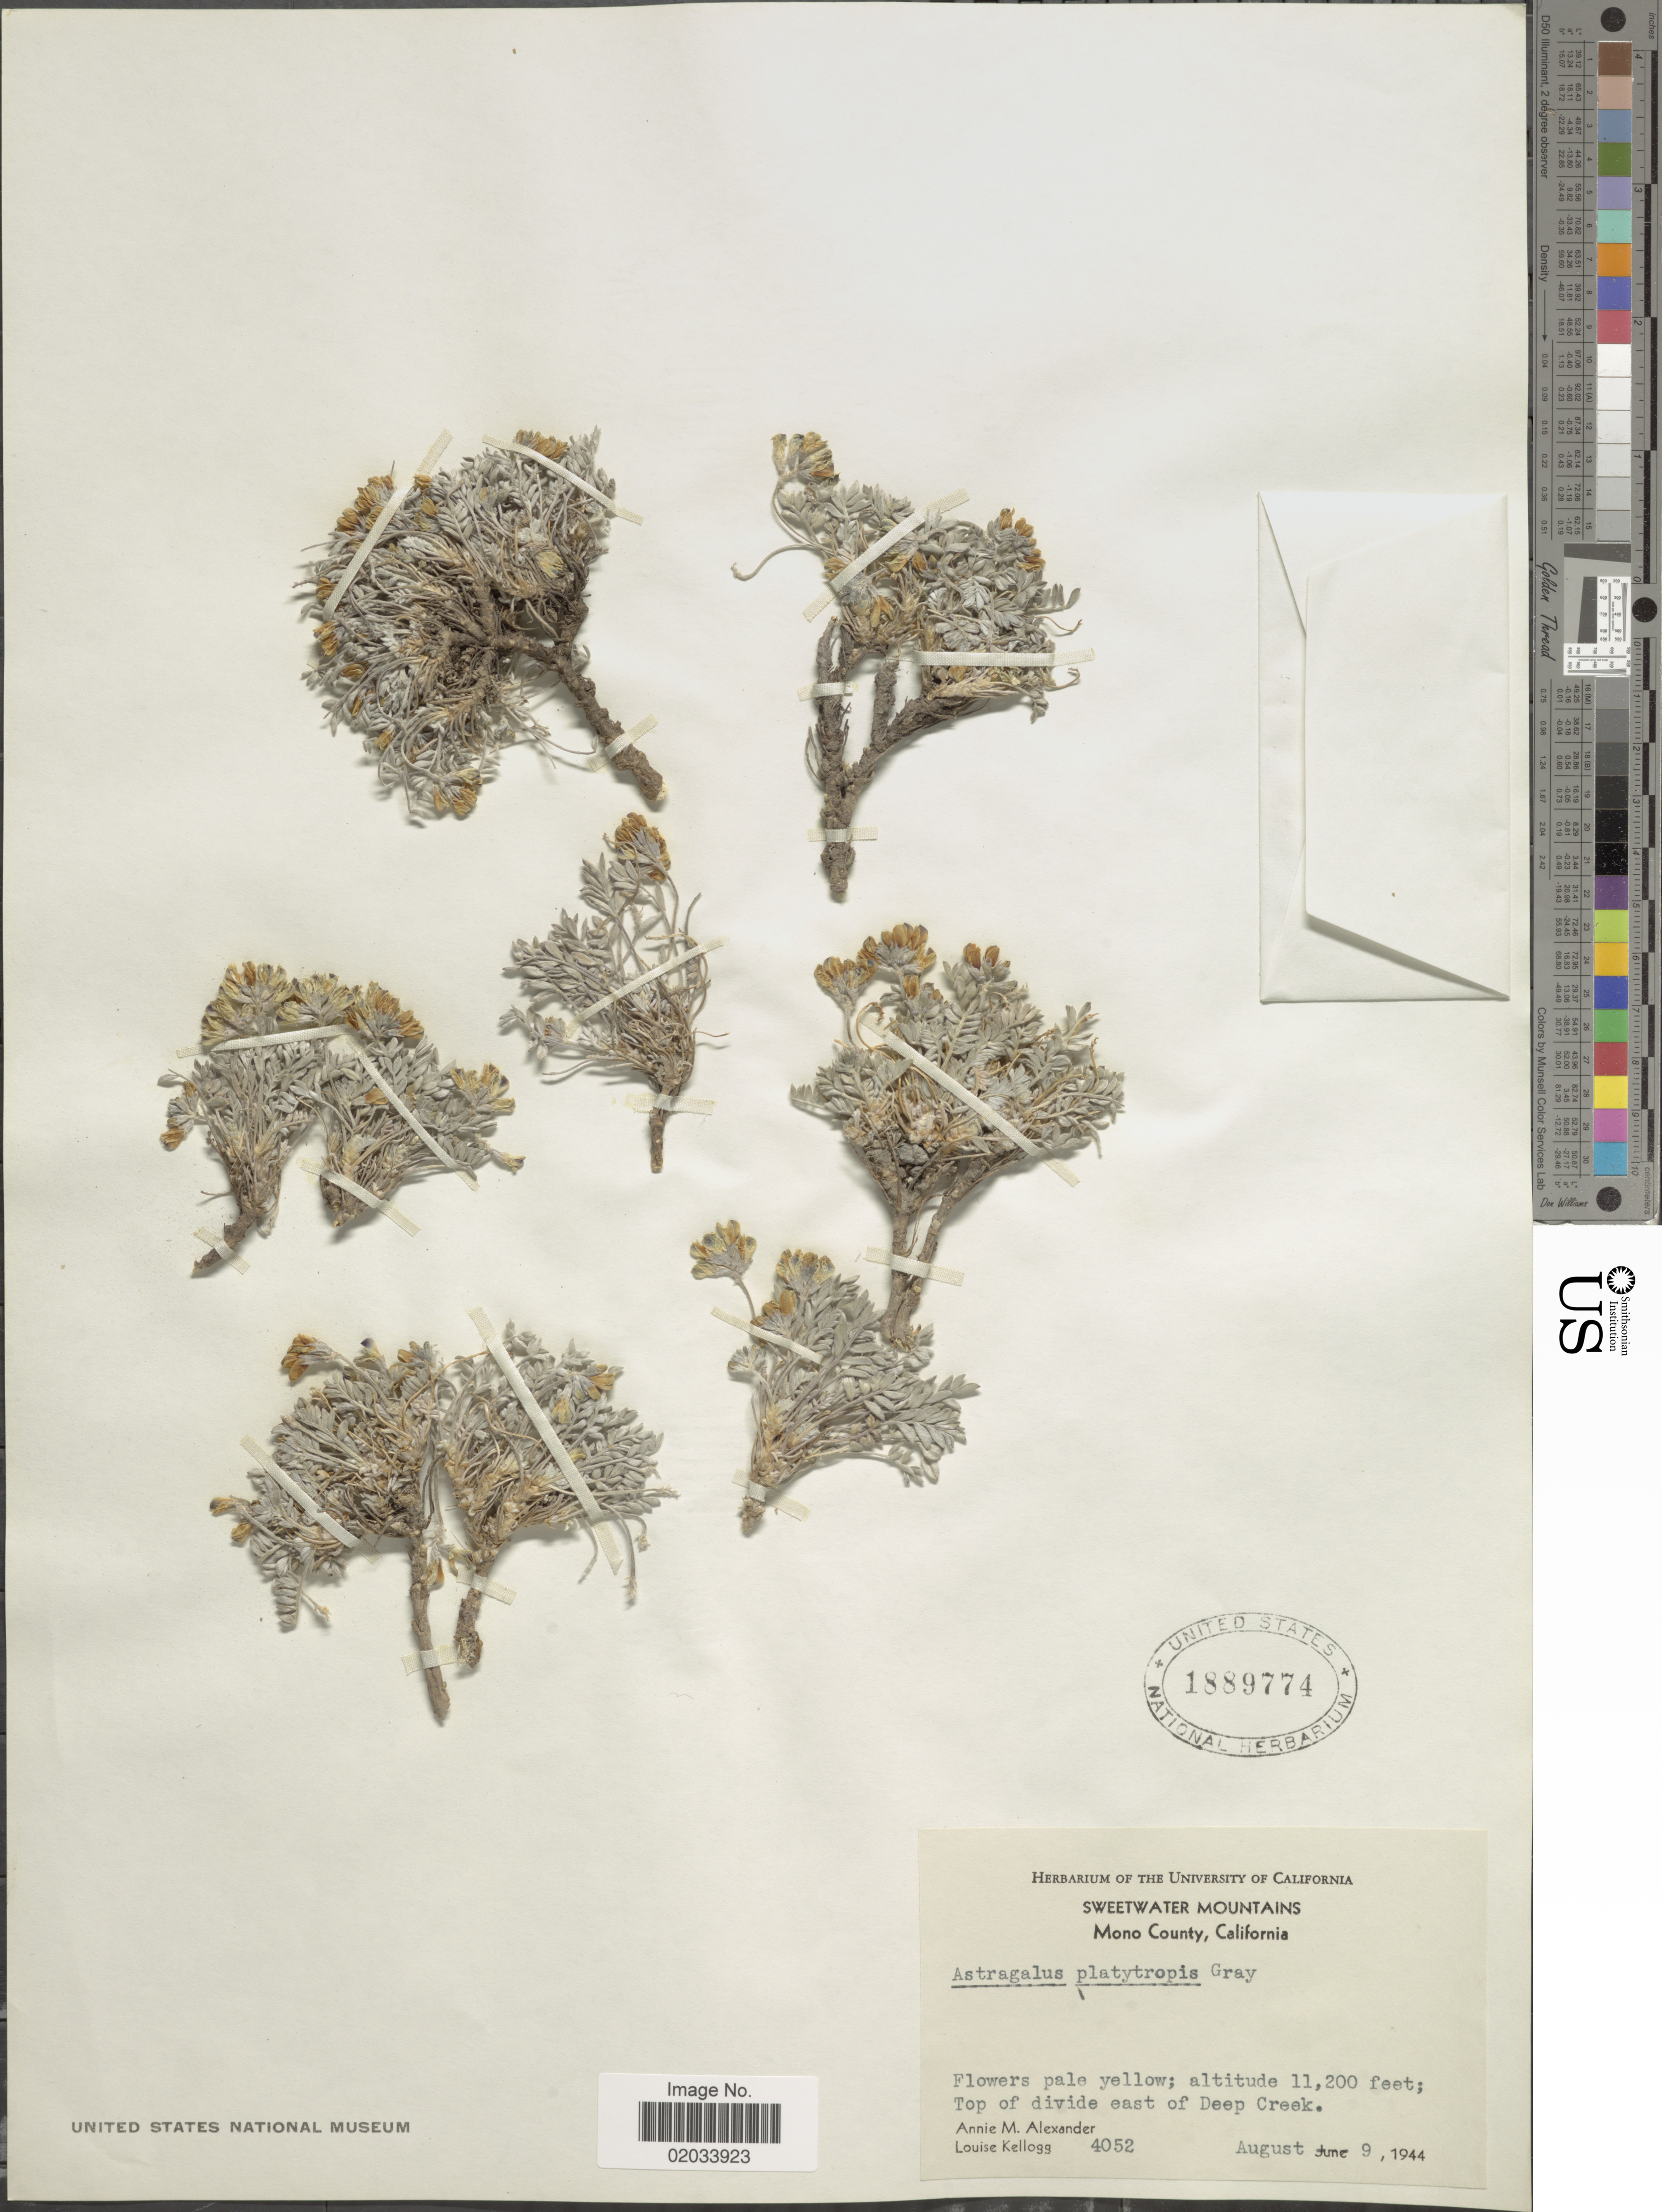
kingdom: Plantae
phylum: Tracheophyta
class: Magnoliopsida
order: Fabales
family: Fabaceae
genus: Astragalus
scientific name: Astragalus platytropis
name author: A. Gray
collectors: A. M. Alexander & L. Kellogg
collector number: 4052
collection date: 1944-08-09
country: United States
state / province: California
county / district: Mono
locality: Sweetwater Mountains. Mono County. top of divide east of Deep Creek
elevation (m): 3414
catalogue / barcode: US 1889774